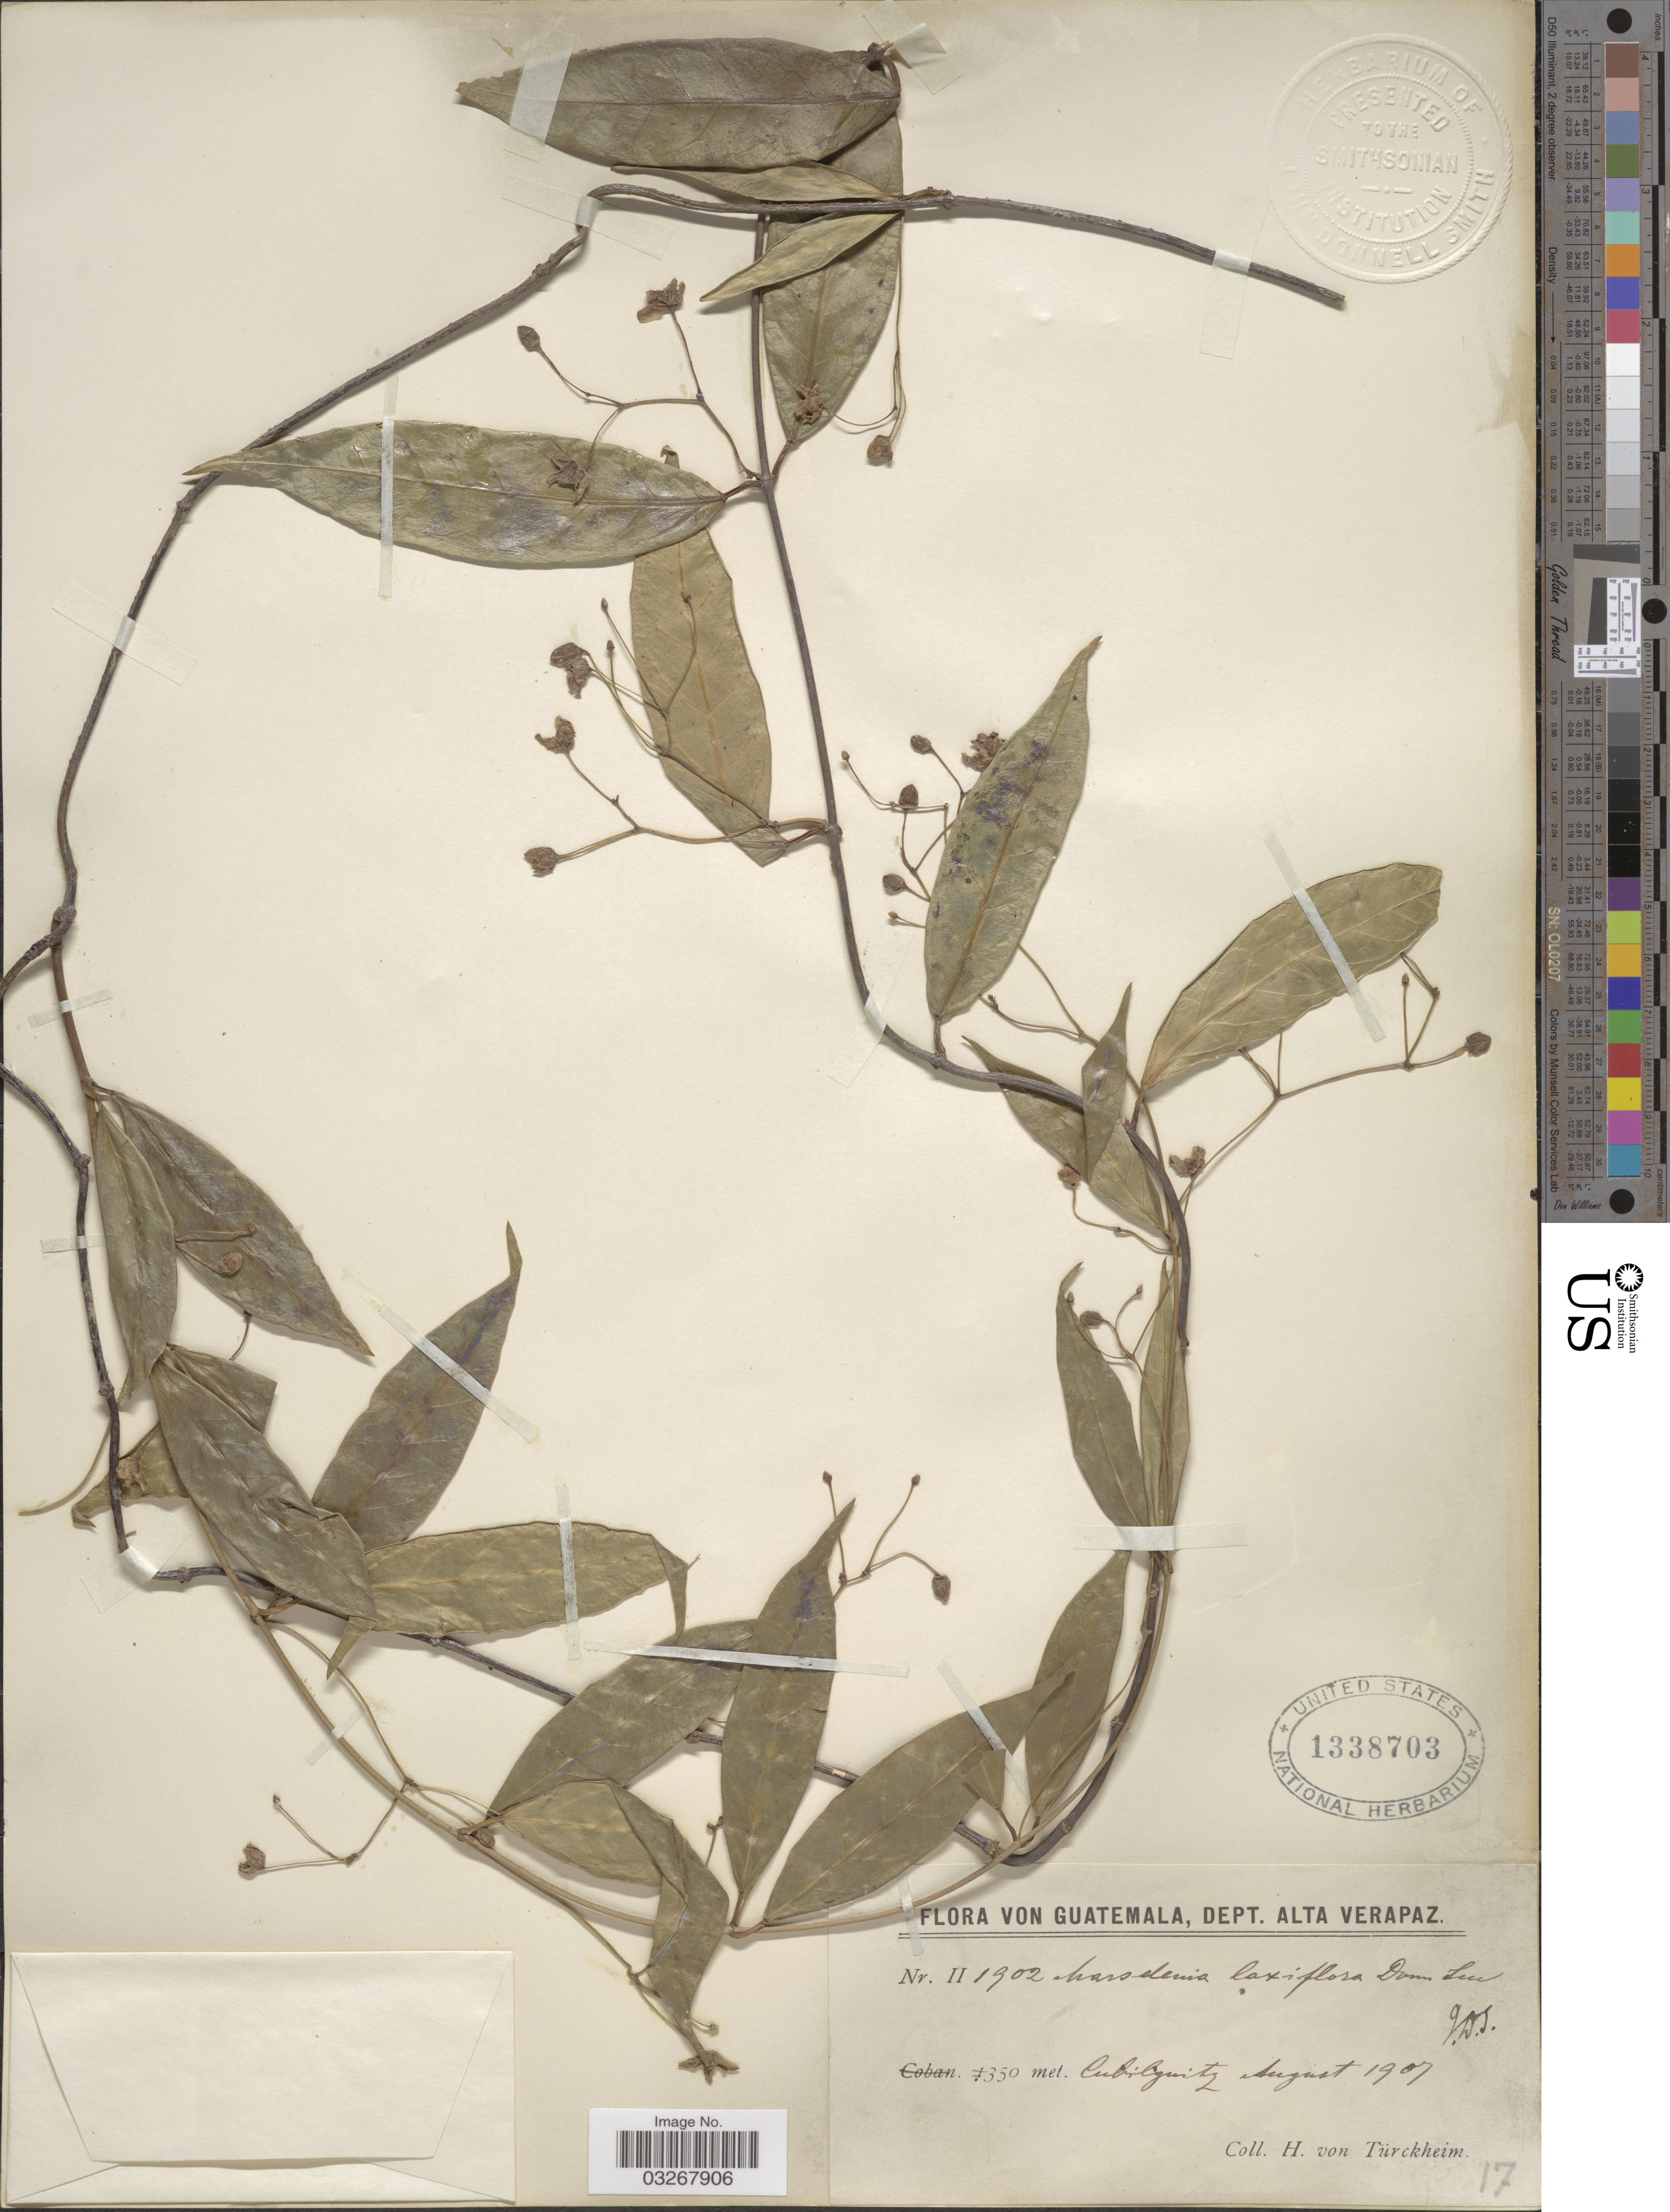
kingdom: Plantae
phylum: Tracheophyta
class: Magnoliopsida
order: Gentianales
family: Apocynaceae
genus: Marsdenia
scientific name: Marsdenia laxiflora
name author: Donn. Sm.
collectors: H. von Türckheim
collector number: II1902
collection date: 1907-08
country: Guatemala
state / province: Alta Verapaz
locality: Dept. Alta Verapaz, Cubilquitz.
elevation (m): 350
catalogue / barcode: US 1338703